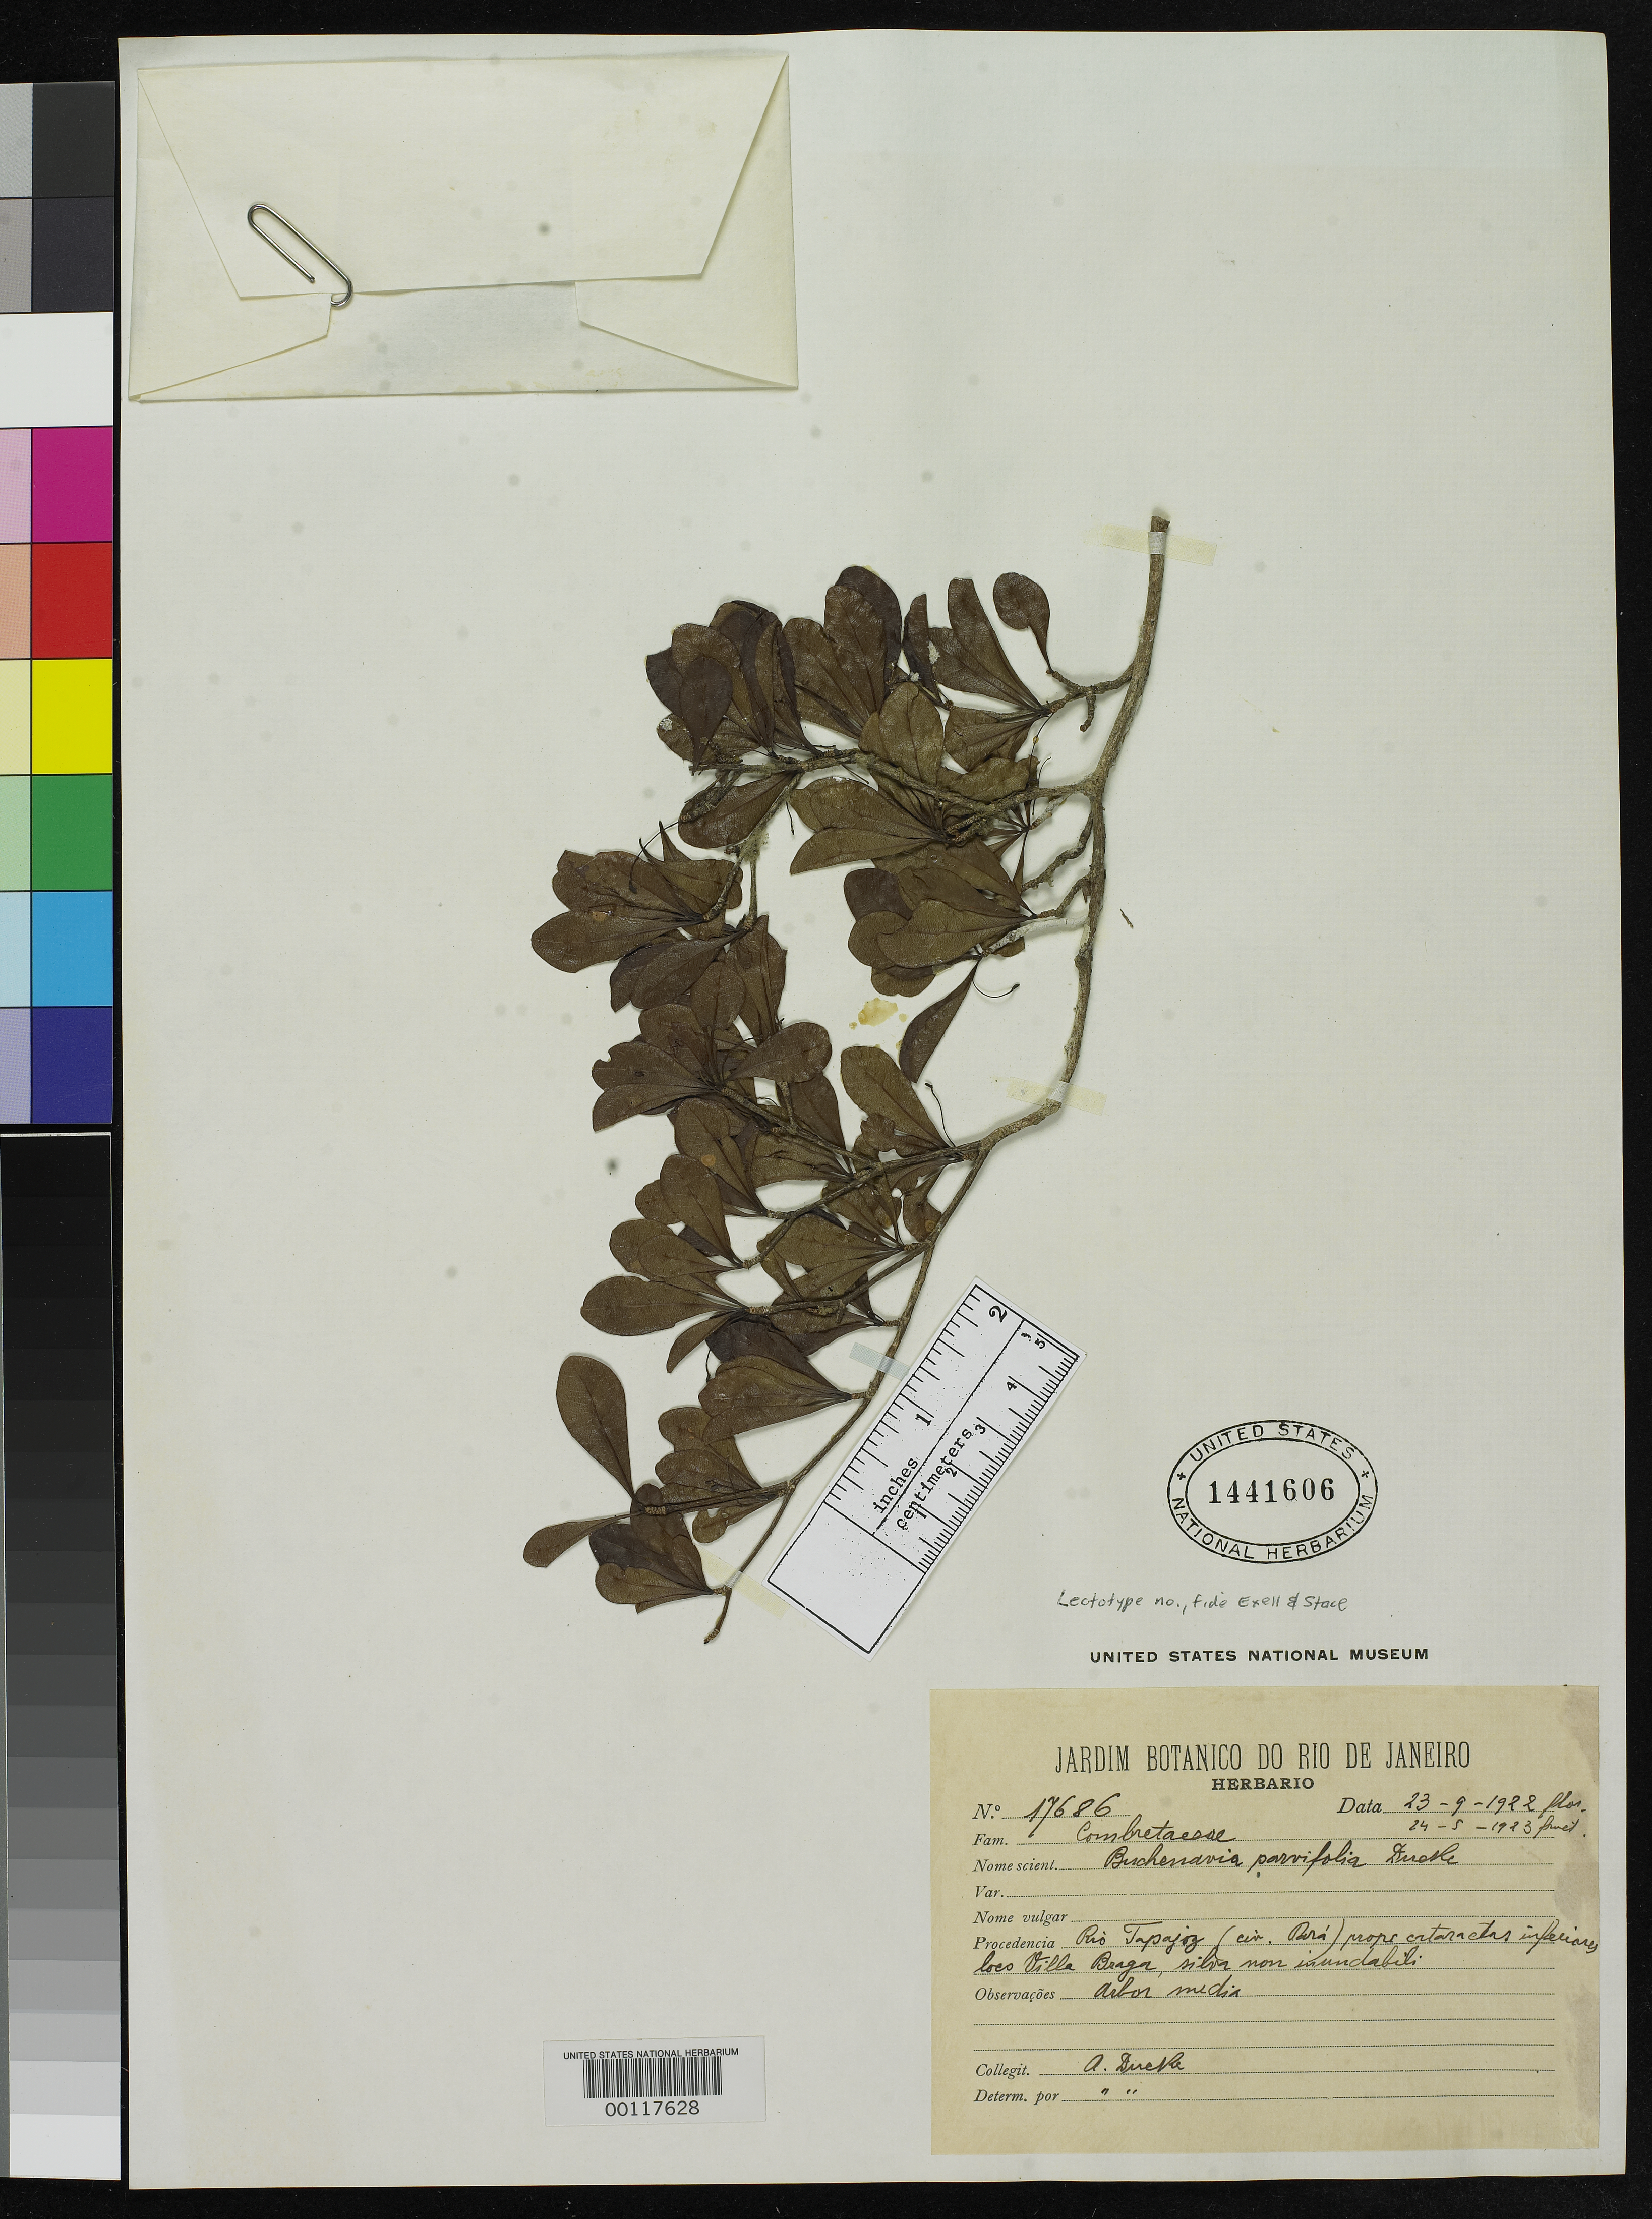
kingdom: Plantae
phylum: Tracheophyta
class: Magnoliopsida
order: Myrtales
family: Combretaceae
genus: Buchenavia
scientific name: Buchenavia parvifolia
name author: Ducke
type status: Isosyntype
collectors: A. Ducke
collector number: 17686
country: Brazil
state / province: Pará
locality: Rio Tapajoz.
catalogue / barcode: US 1441606